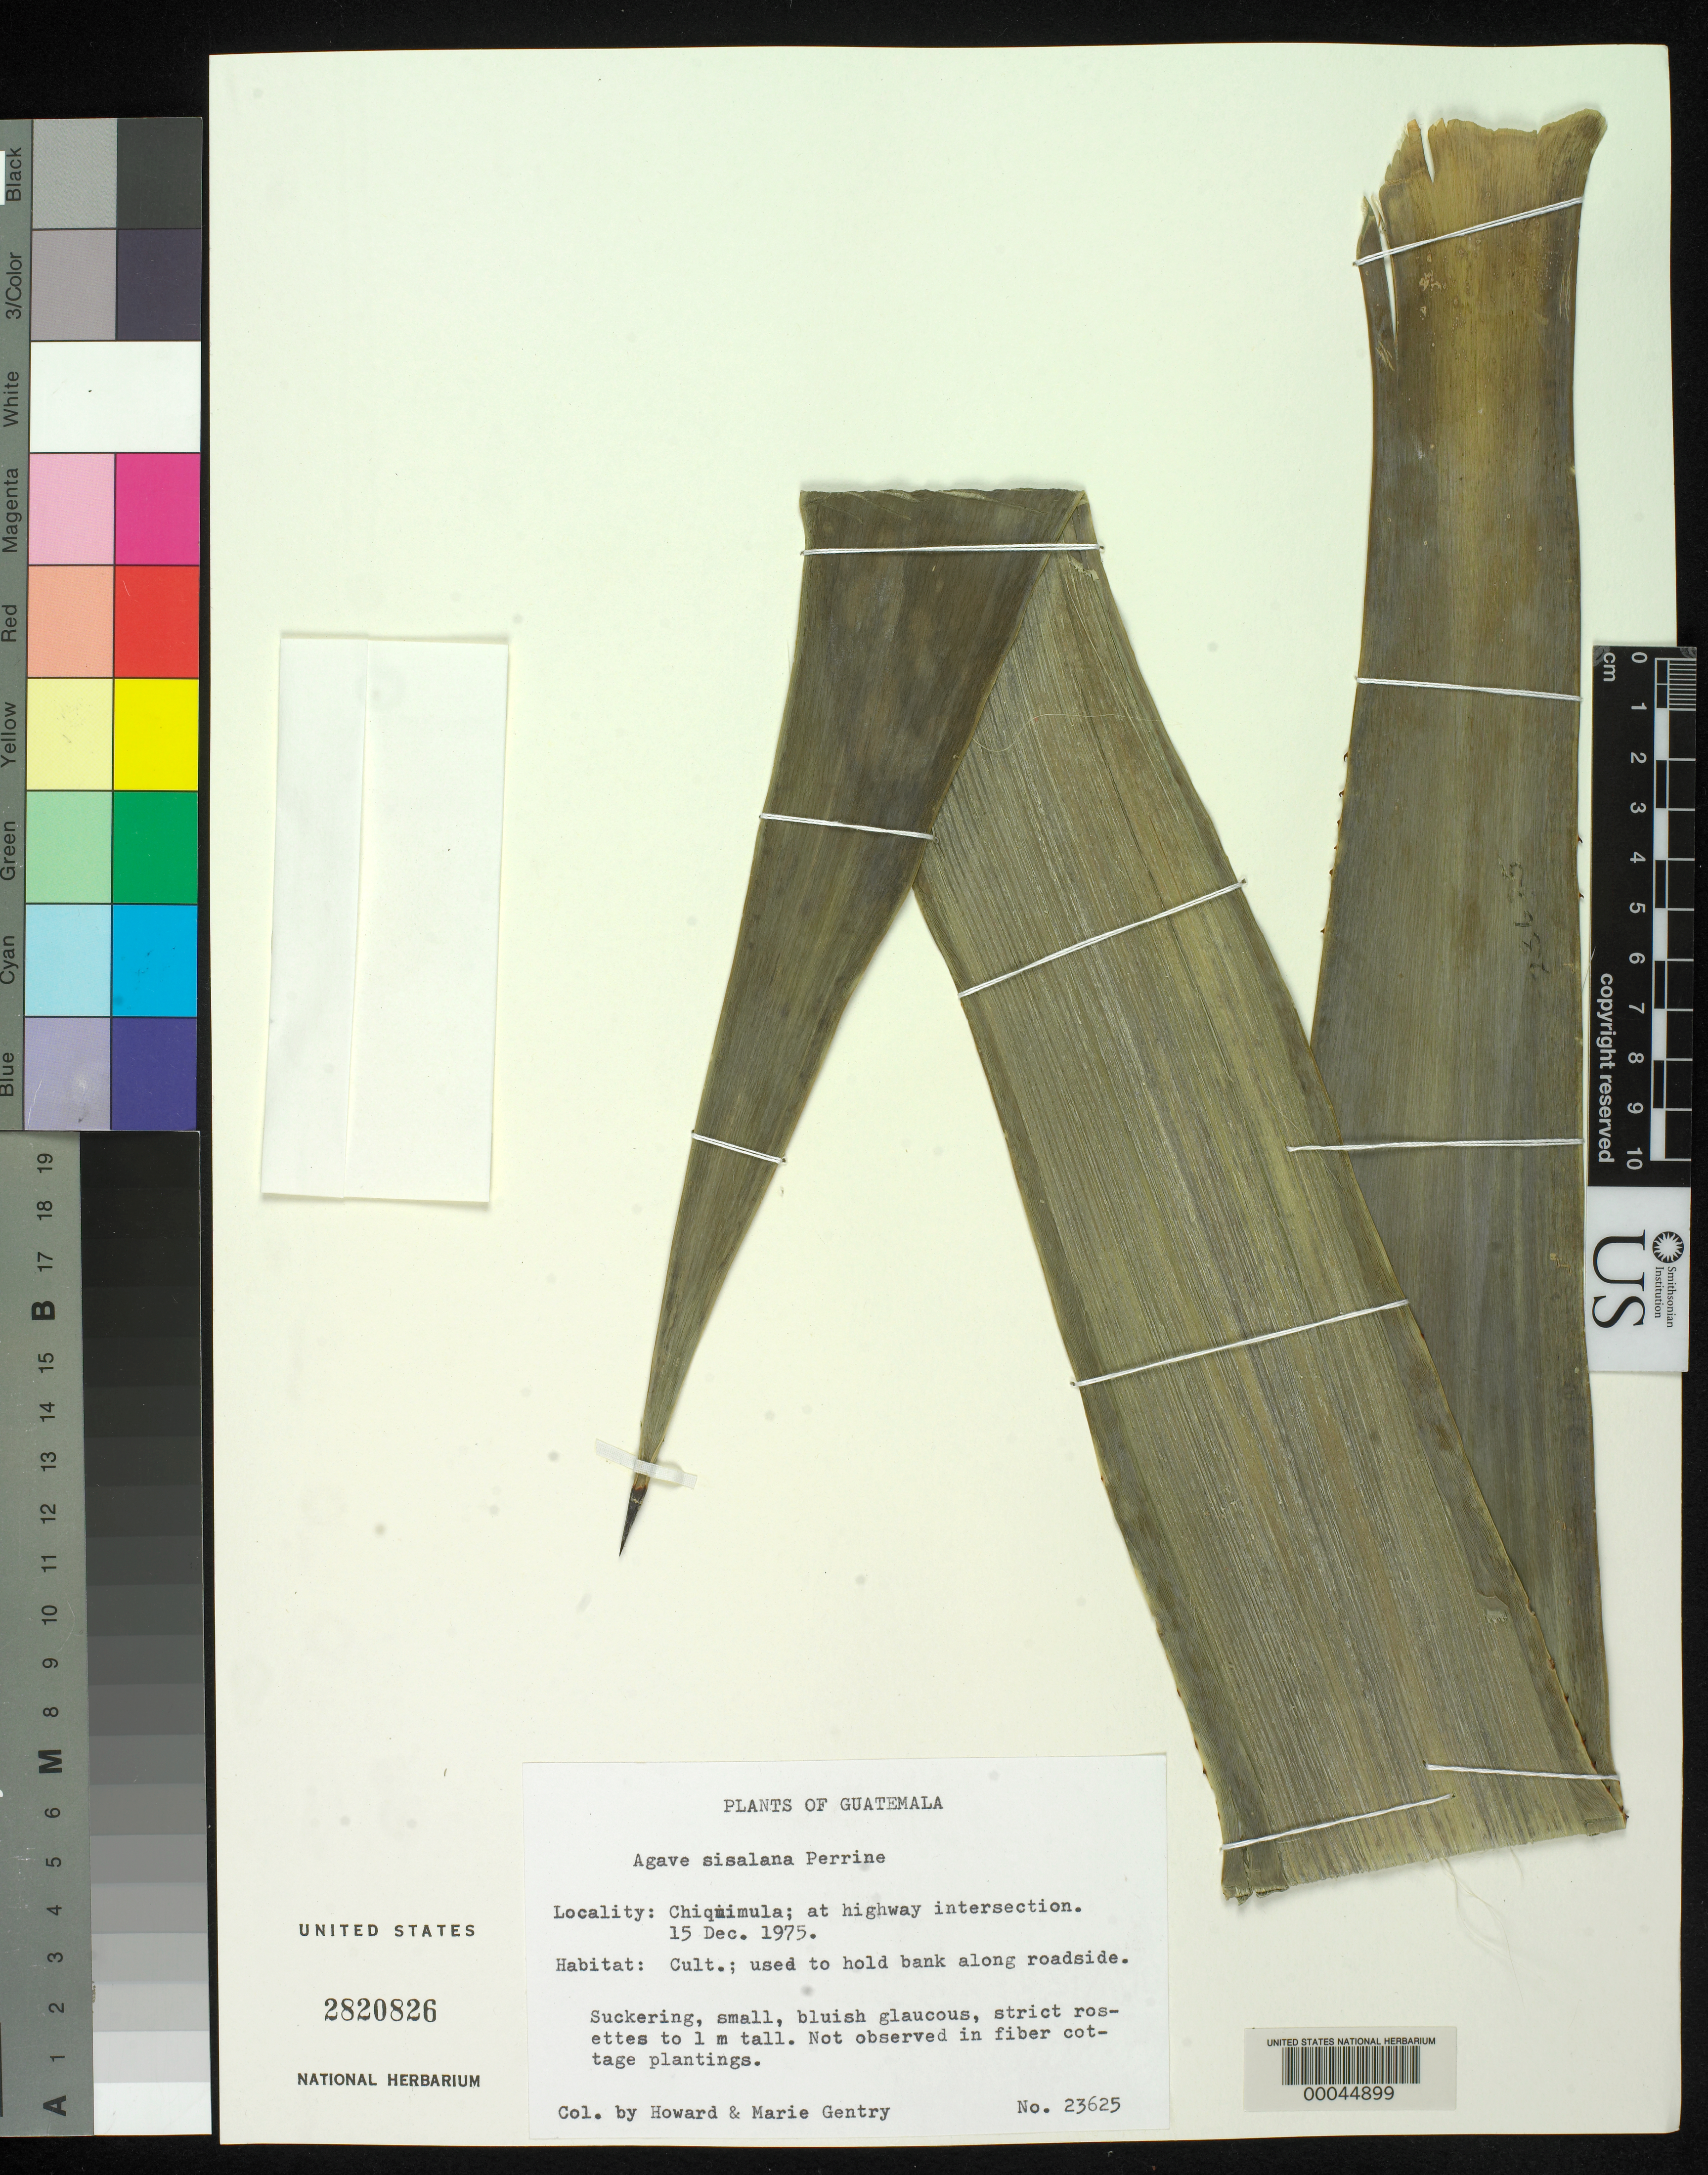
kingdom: Plantae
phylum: Tracheophyta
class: Liliopsida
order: Asparagales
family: Asparagaceae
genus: Agave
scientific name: Agave shrevei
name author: Gentry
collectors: H. S. Gentry & M. Gentry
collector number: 23625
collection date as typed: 15 Dec 1975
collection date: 1975-12-15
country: Guatemala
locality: Chiquimula; at highway intersection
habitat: Used to hold bank along roadside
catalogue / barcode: US 2820826